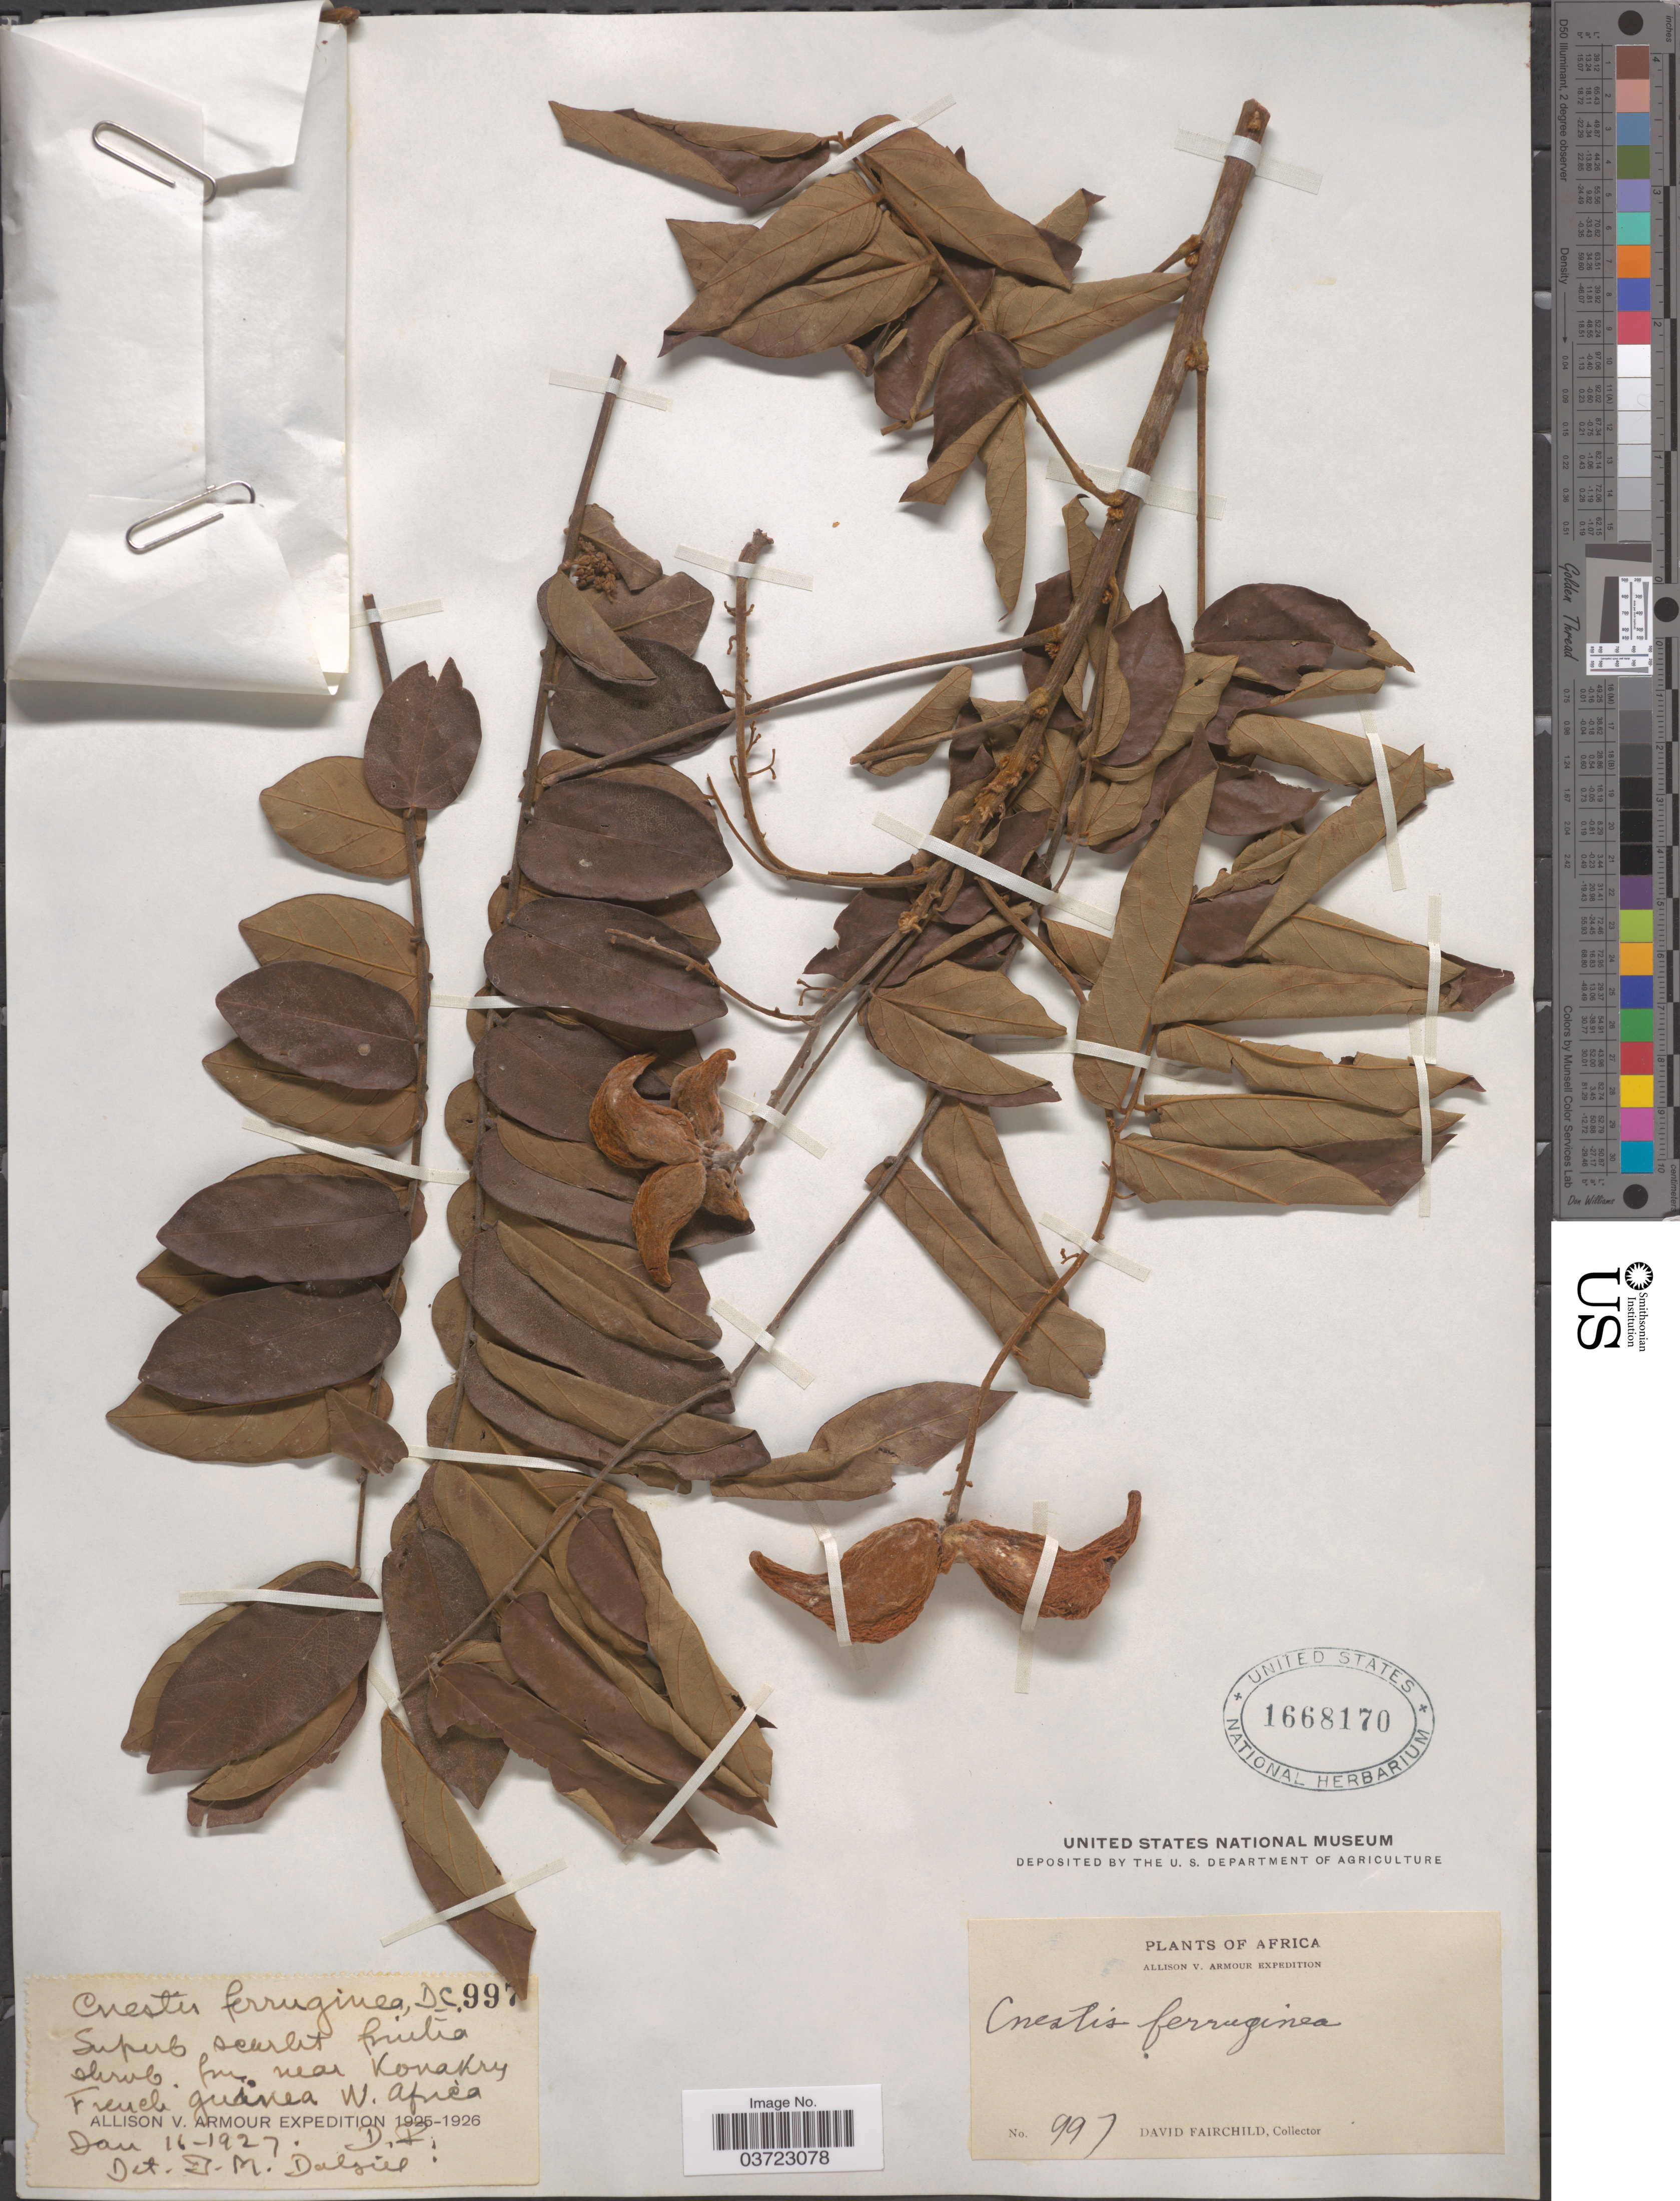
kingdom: Plantae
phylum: Tracheophyta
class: Magnoliopsida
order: Oxalidales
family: Connaraceae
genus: Cnestis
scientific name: Cnestis ferruginea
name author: Vahl ex DC.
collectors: D. Fairchild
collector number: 997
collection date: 1927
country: Guinea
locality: French Guinea. W. Africa.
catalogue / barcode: US 1668170